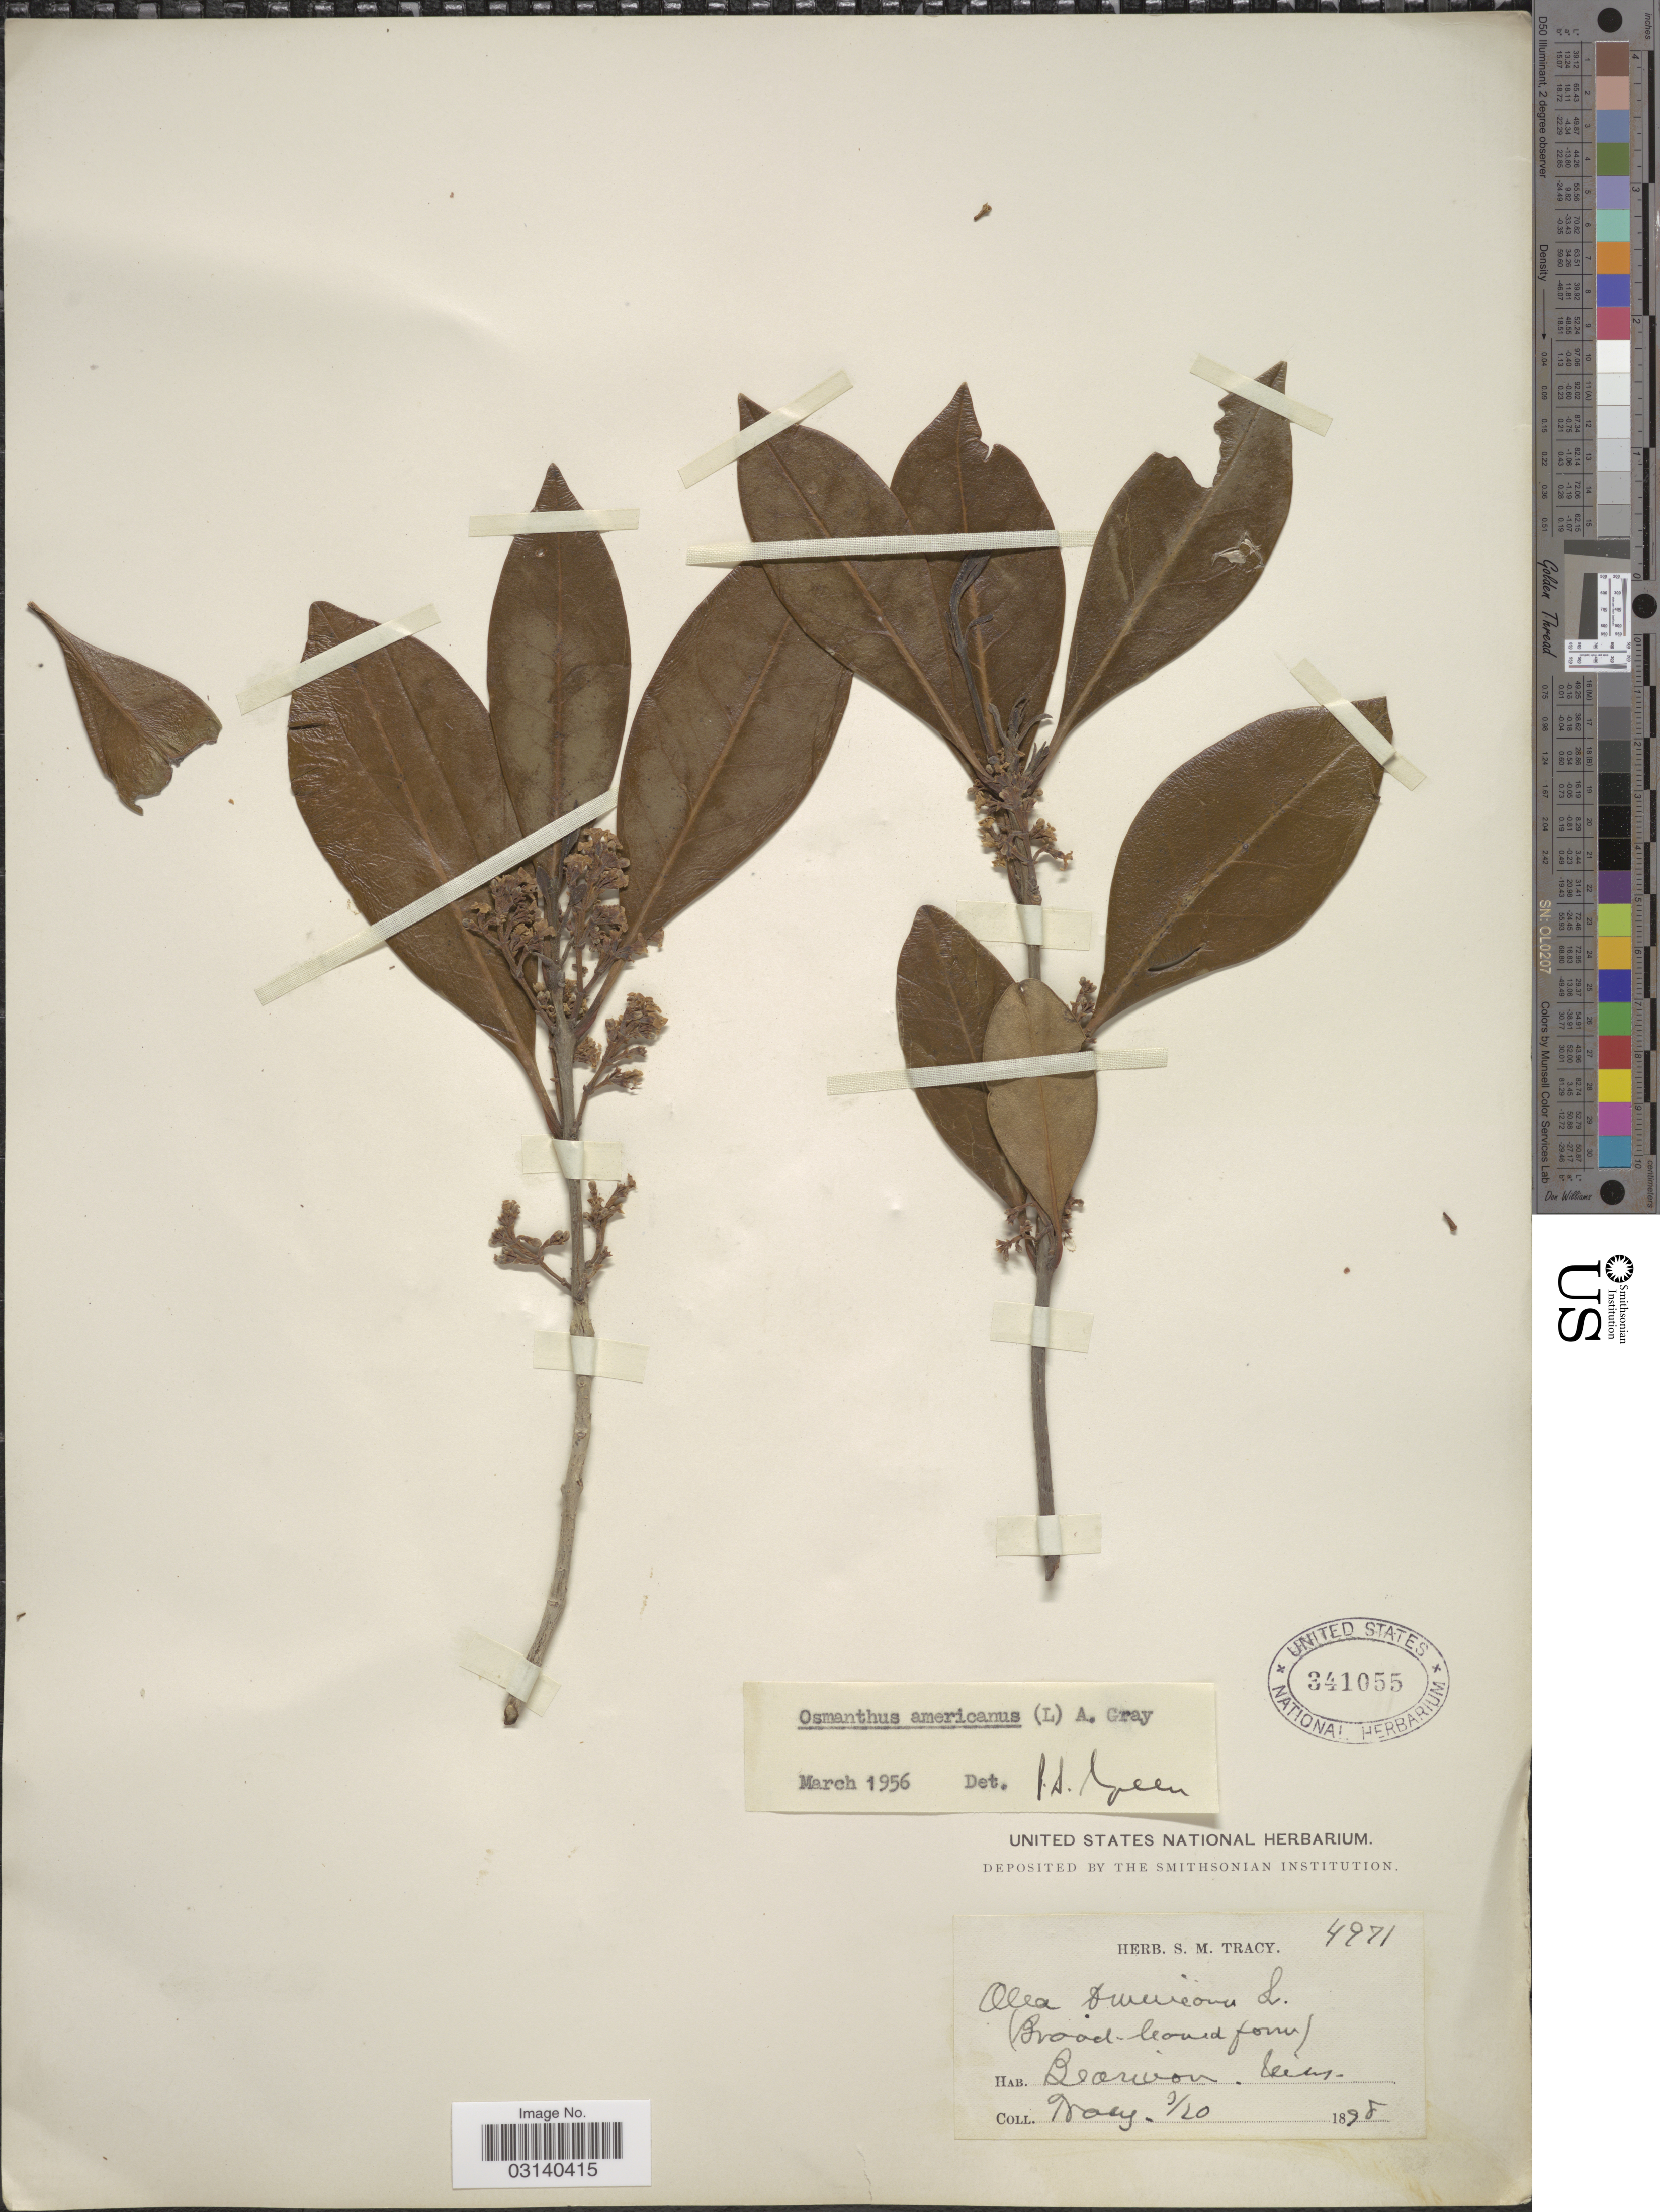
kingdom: Plantae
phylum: Tracheophyta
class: Magnoliopsida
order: Lamiales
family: Oleaceae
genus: Osmanthus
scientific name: Osmanthus americanus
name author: (L.) A. Gray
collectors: S. M. Tracy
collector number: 4971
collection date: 1898-03-20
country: United States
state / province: Mississippi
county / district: Harrison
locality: Beauvoir, Miss.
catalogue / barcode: US 341055